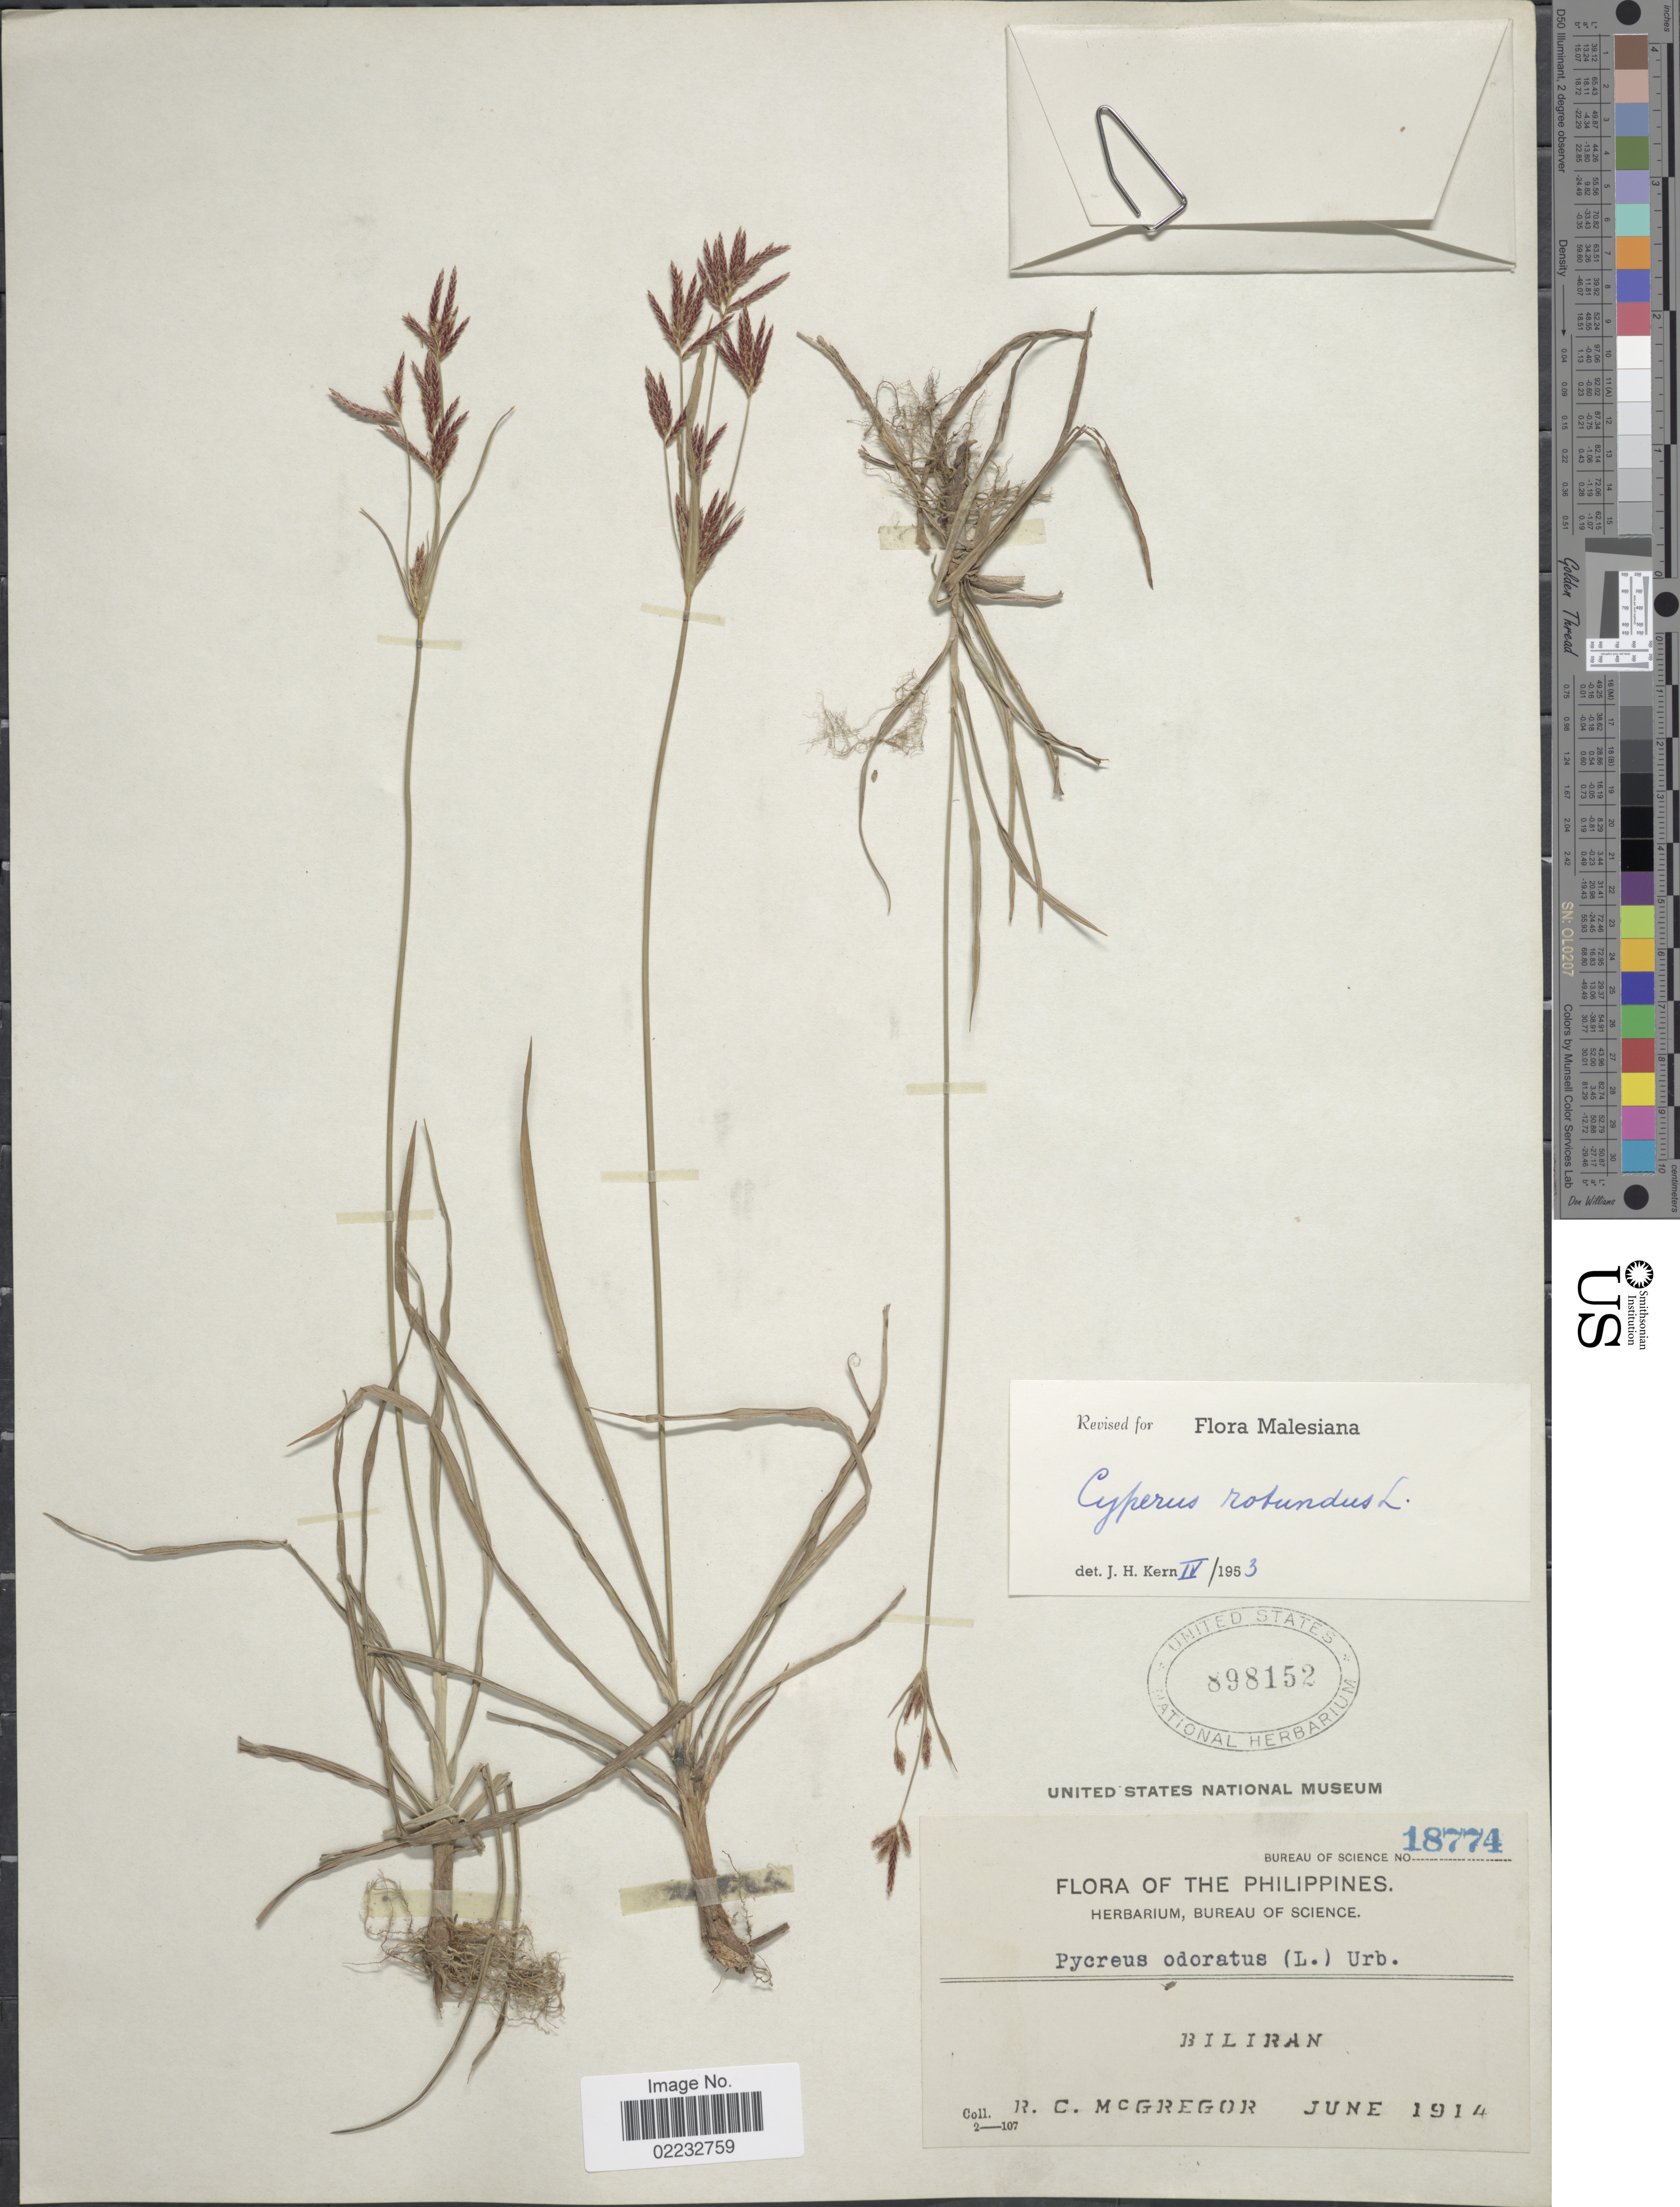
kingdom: Plantae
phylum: Tracheophyta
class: Liliopsida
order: Poales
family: Cyperaceae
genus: Cyperus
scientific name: Cyperus rotundus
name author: L.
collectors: R. C. McGregor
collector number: Bureau of Science 18774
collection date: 1914-06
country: Philippines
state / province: Eastern Visayas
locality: Biliran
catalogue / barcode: US 898152